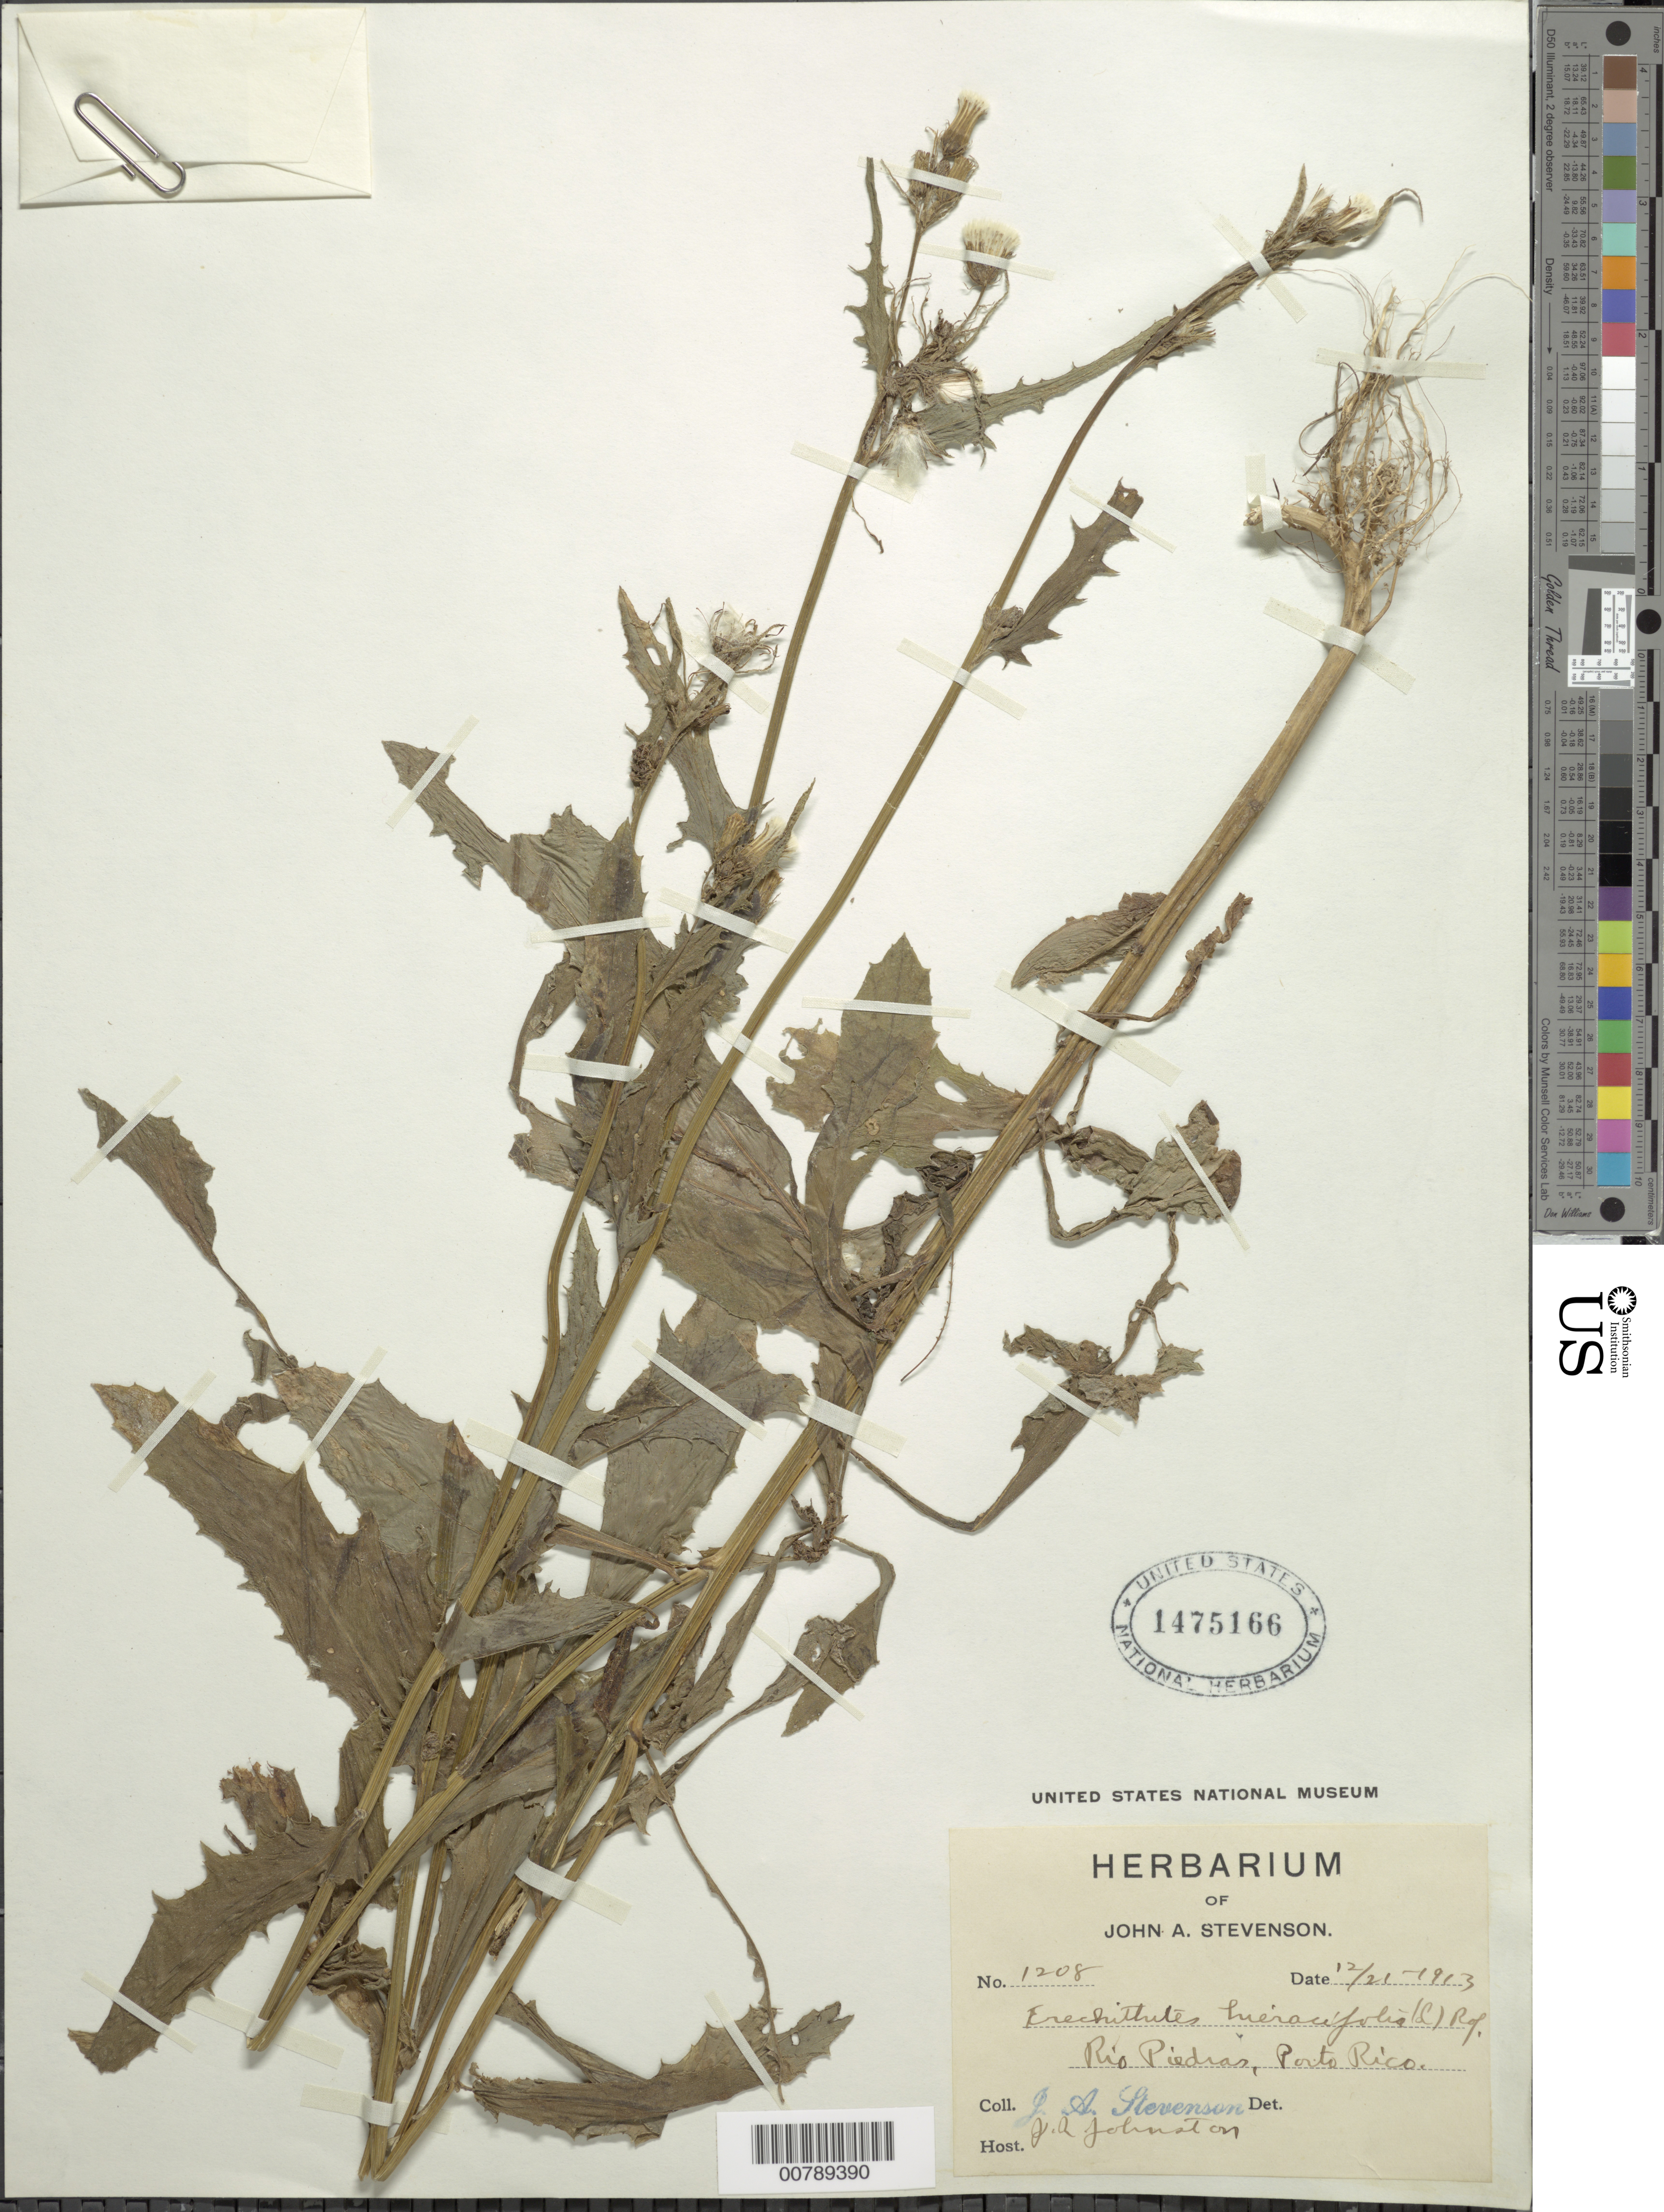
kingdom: Plantae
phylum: Tracheophyta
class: Magnoliopsida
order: Asterales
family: Asteraceae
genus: Erechtites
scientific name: Erechtites hieraciifolius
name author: (L.) Raf. ex DC.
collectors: J. Stevenson & J. Johnston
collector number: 1208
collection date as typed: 21 Dec 1913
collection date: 1913-12-21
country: Puerto Rico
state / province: San Juan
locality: Río Piedras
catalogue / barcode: US 1475166